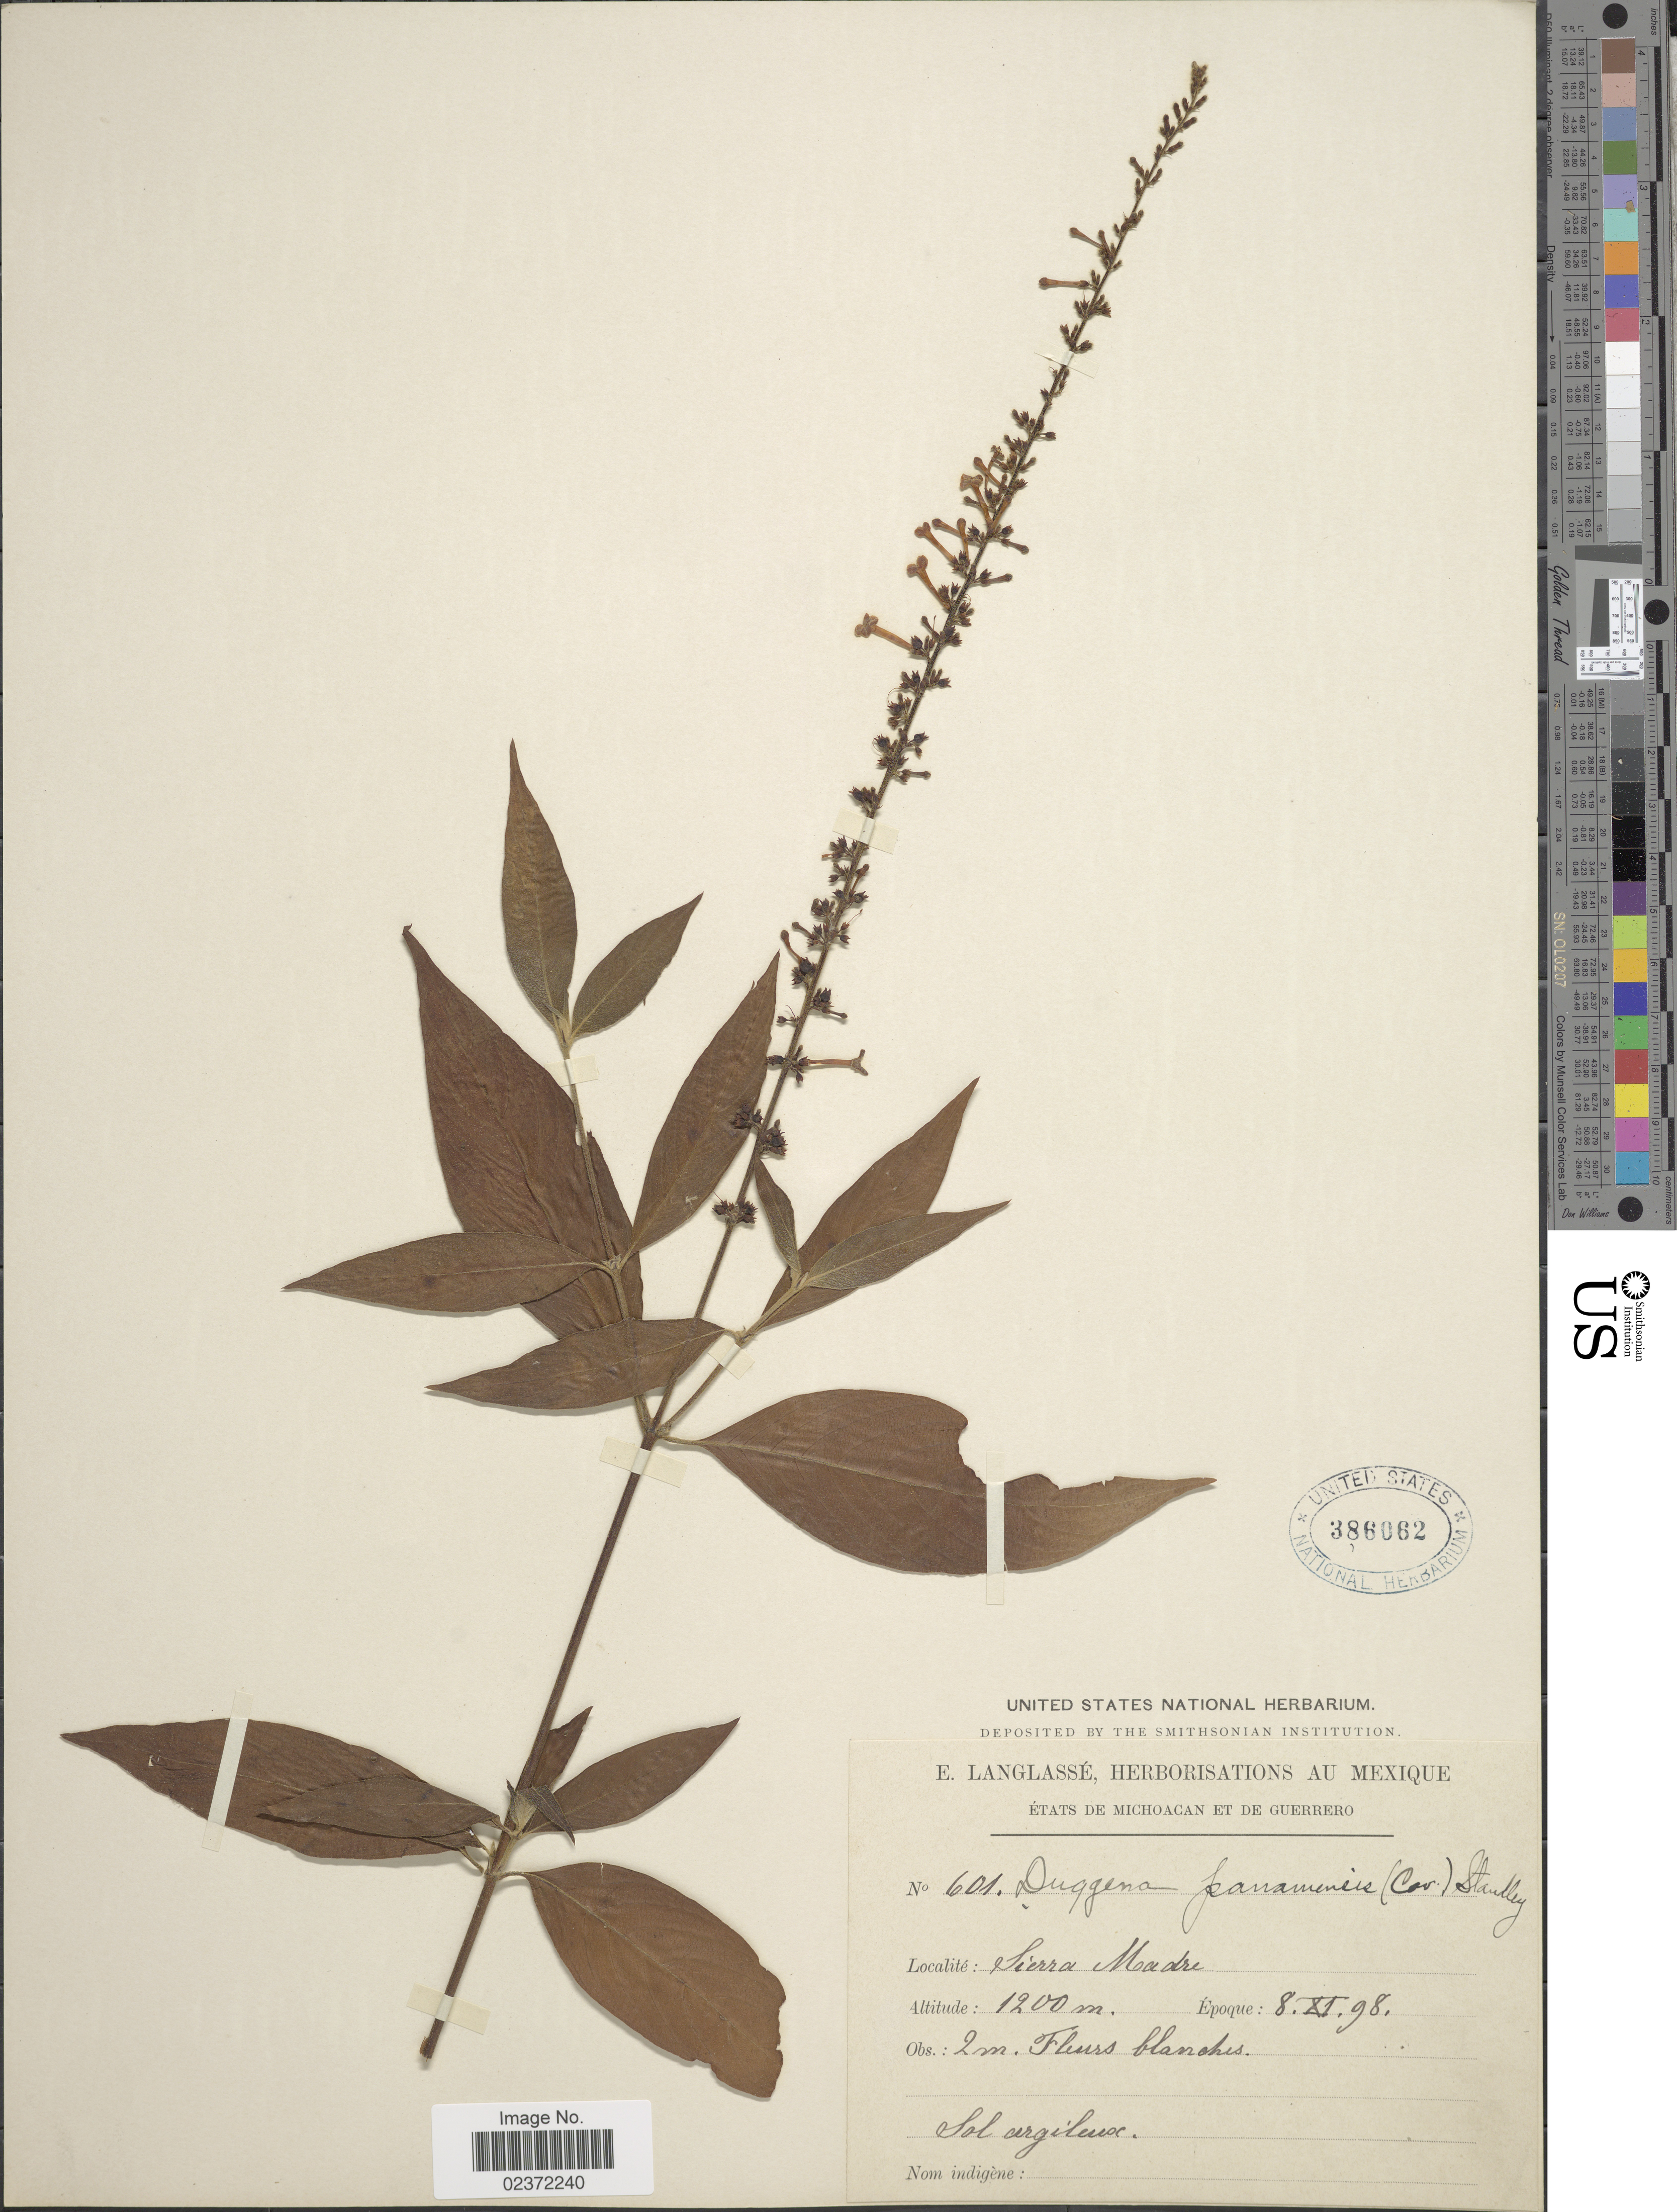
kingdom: Plantae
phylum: Tracheophyta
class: Magnoliopsida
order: Gentianales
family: Rubiaceae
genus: Gonzalagunia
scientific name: Gonzalagunia panamensis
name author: (Cav.) K. Schum.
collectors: E. Langlassé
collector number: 601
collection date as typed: Transcribed d/m/y: 8/11/98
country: Mexico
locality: Etats de Michoacan et de Guerrero, Sierra Madre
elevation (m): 1200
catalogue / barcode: US 286062